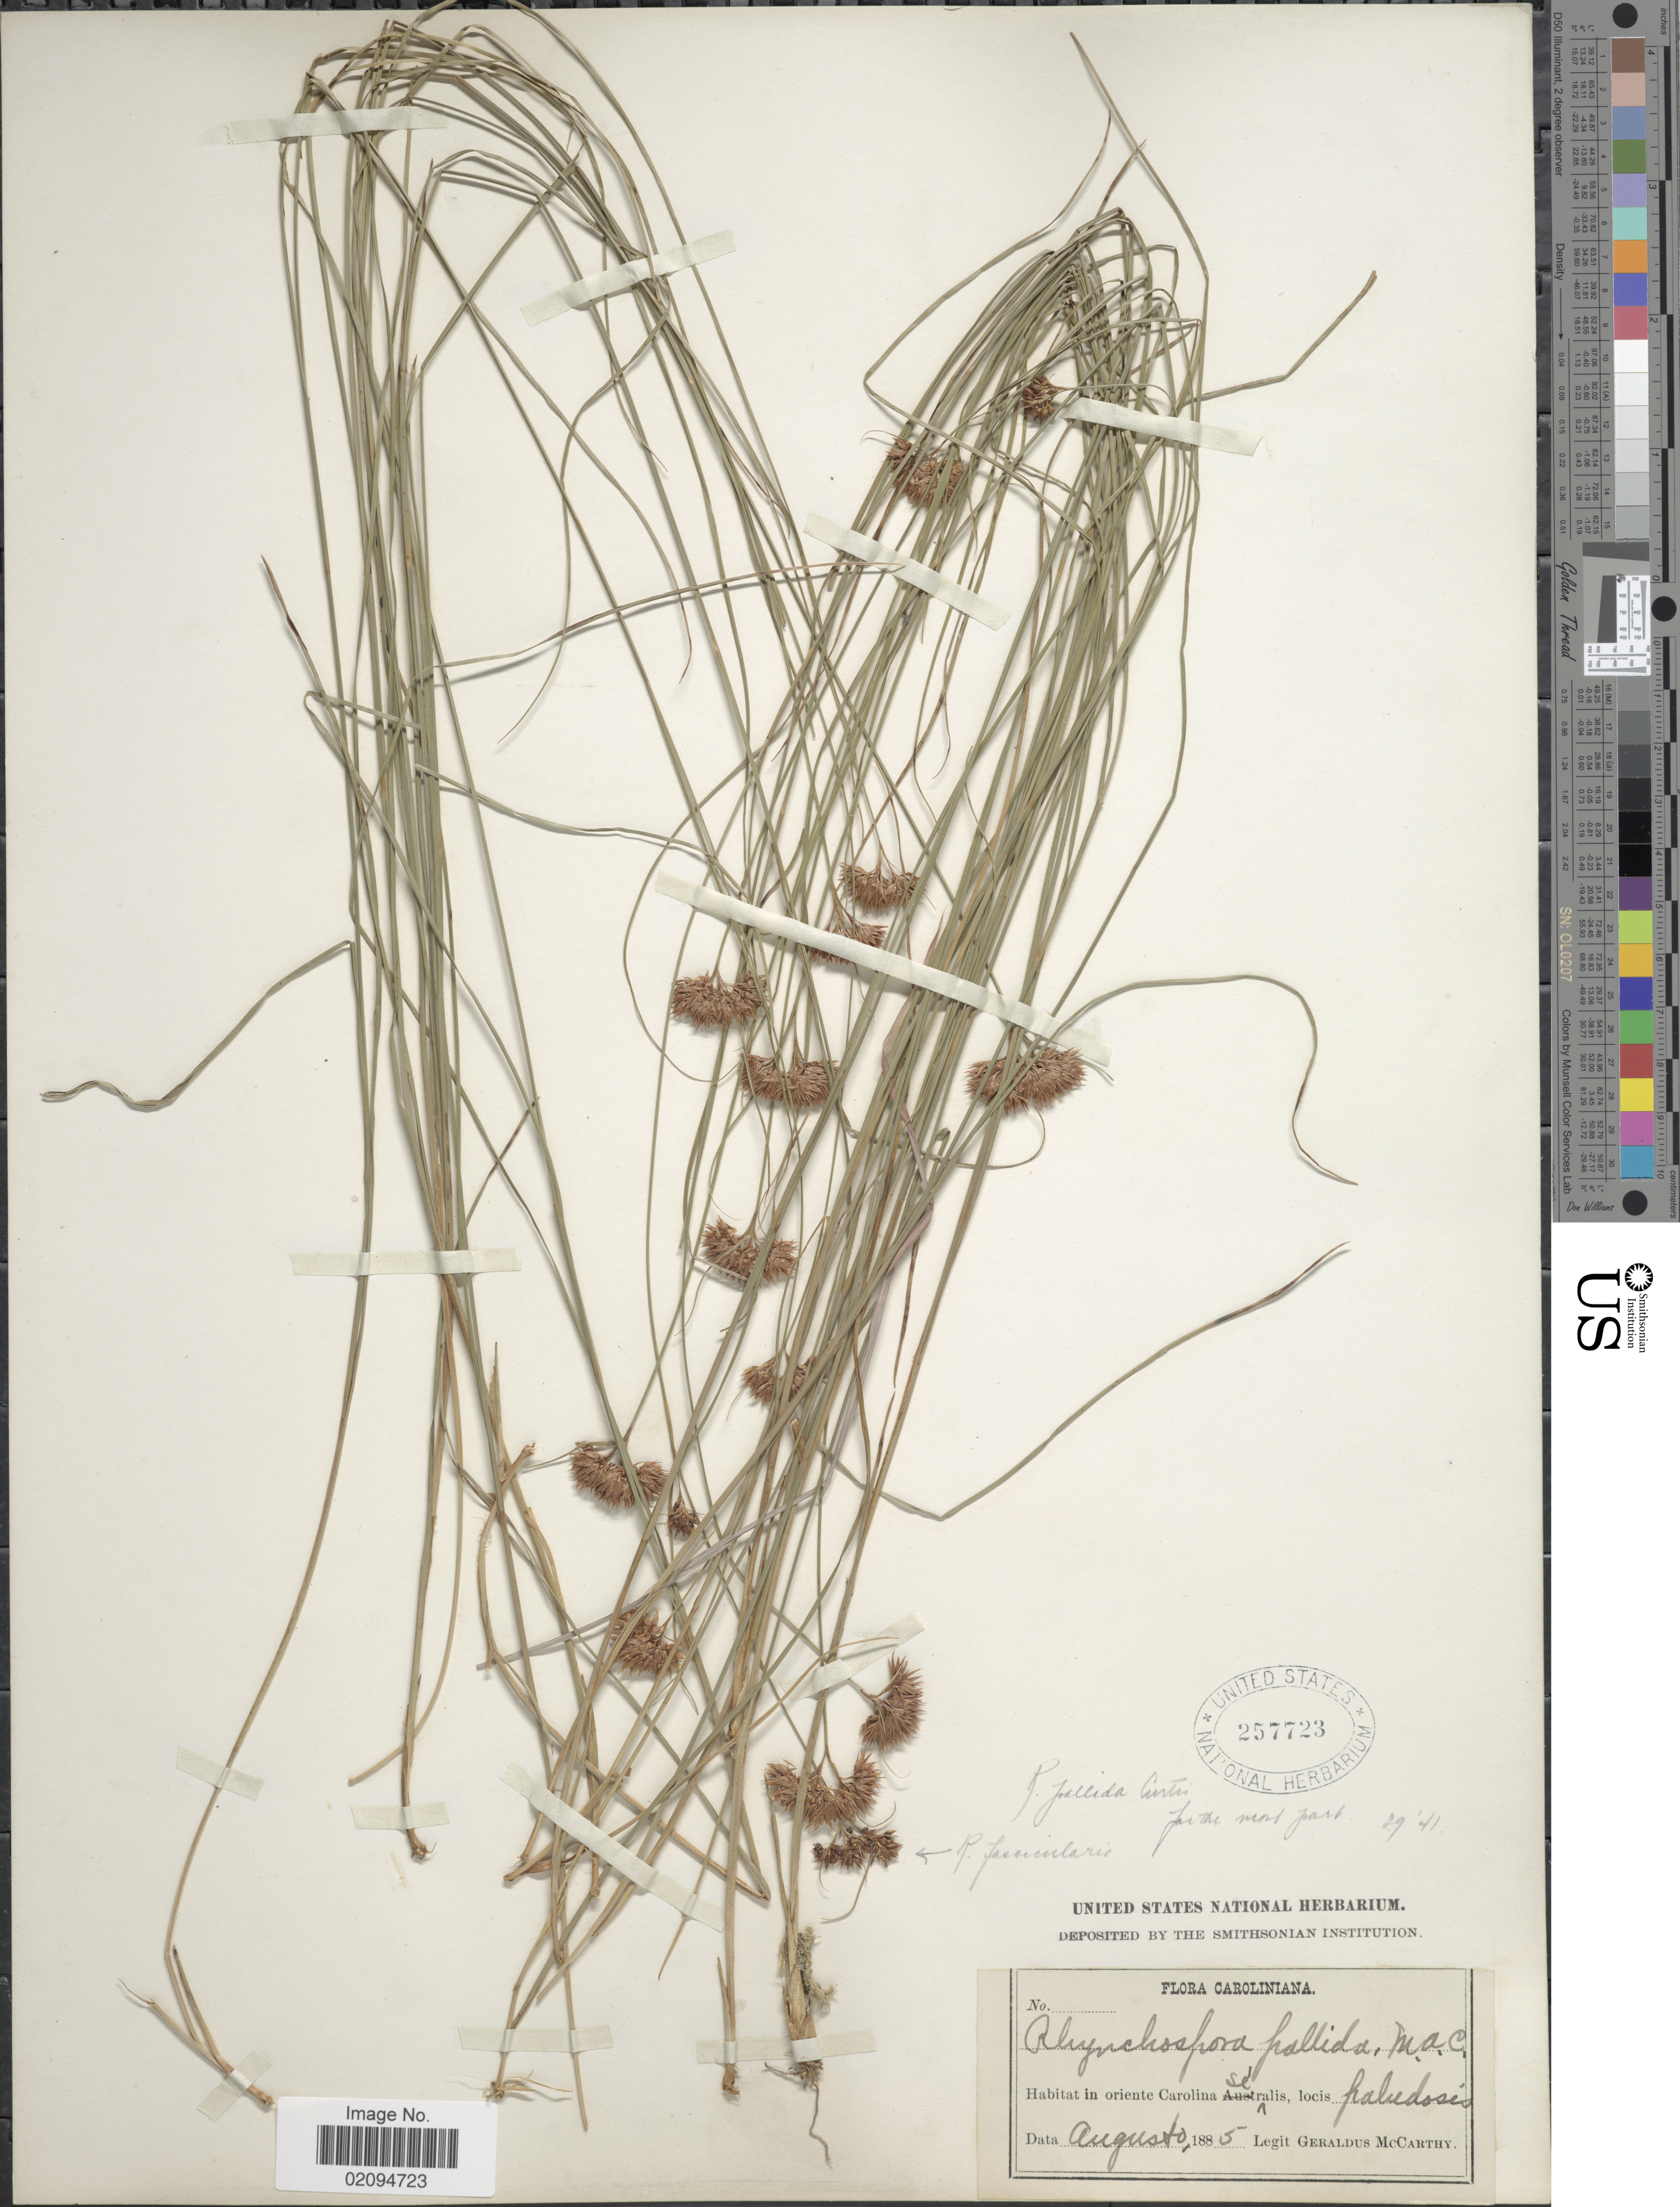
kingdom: Plantae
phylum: Tracheophyta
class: Liliopsida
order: Poales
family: Cyperaceae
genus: Rhynchospora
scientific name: Rhynchospora pallida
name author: M.A. Curtis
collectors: M. McCarthy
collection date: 1885-08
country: United States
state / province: North Carolina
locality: Caroliniana, in oriente Carolina Se'trionalis, locis paludosis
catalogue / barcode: US 257723